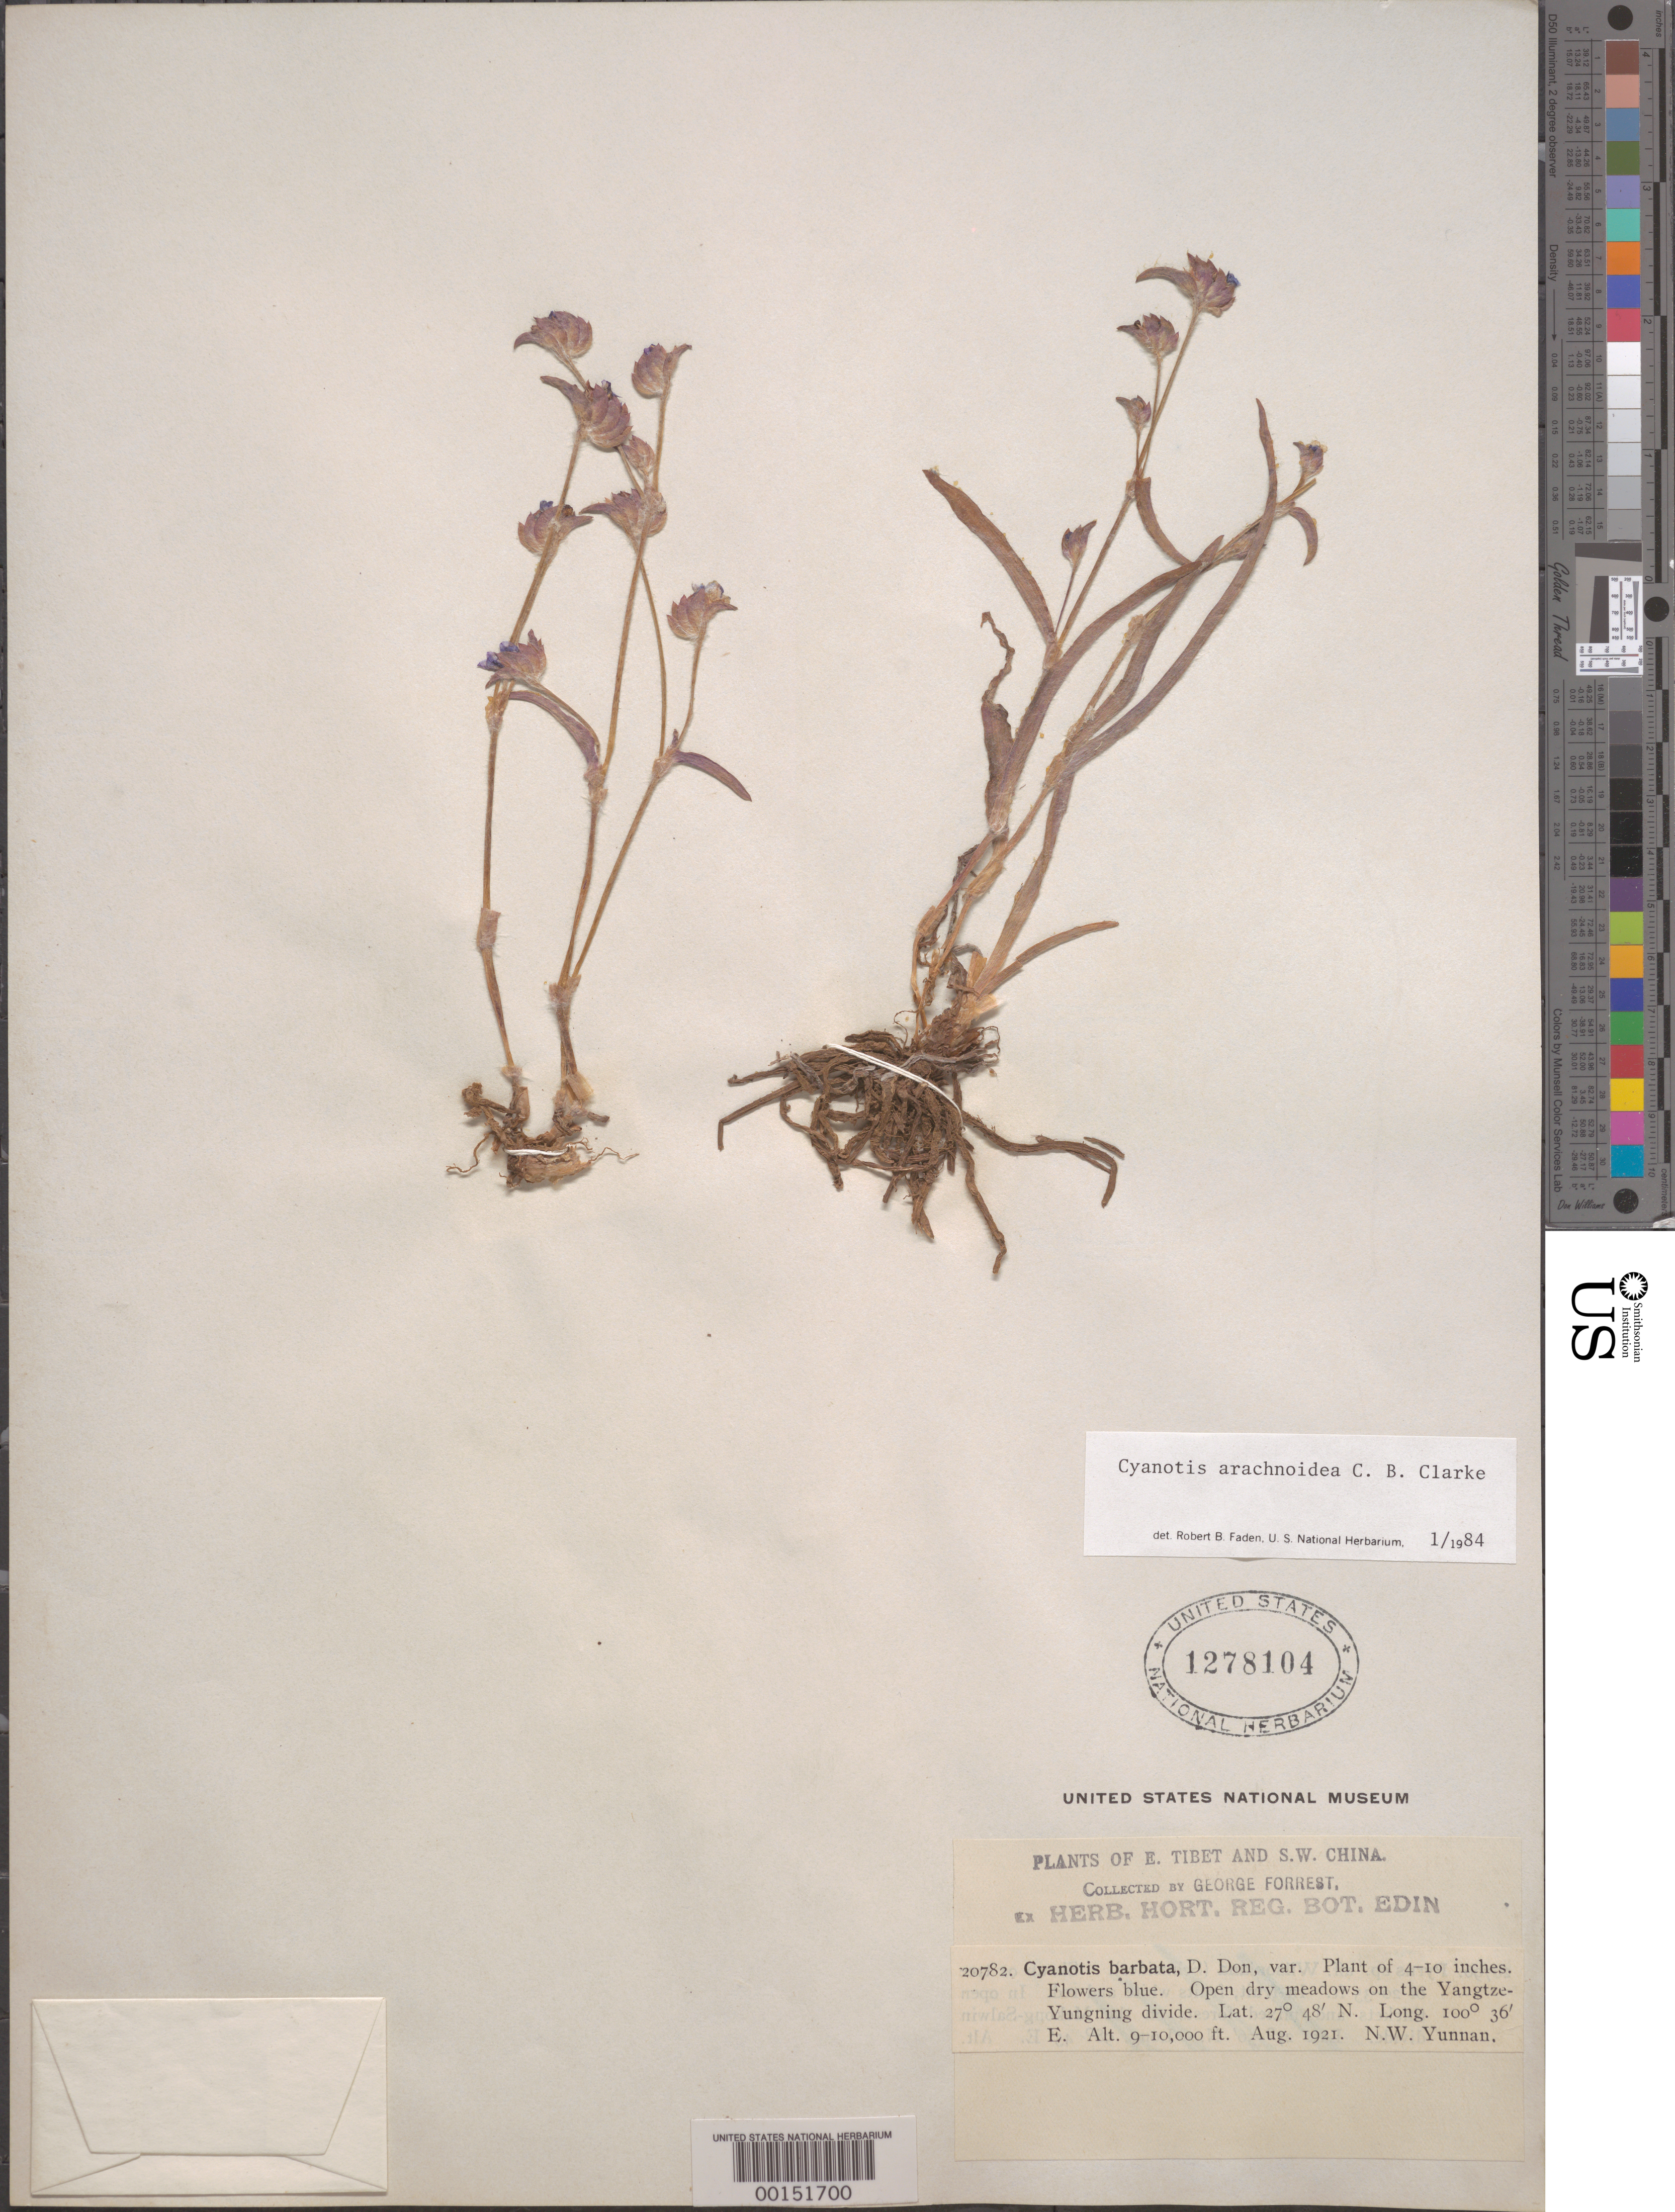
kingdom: Plantae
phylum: Tracheophyta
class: Liliopsida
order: Commelinales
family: Commelinaceae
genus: Cyanotis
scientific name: Cyanotis arachnoidea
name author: C.B. Clarke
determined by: Faden, Robert B., (US), Smithsonian Institution - National Museum of Natural History (UNITED STATES)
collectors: G. Forrest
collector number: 20782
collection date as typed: Aug 1921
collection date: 1921-08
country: China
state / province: Yunnan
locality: Yangtze-yungning divide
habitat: Open, dry meadow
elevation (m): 2745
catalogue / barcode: US 1278104